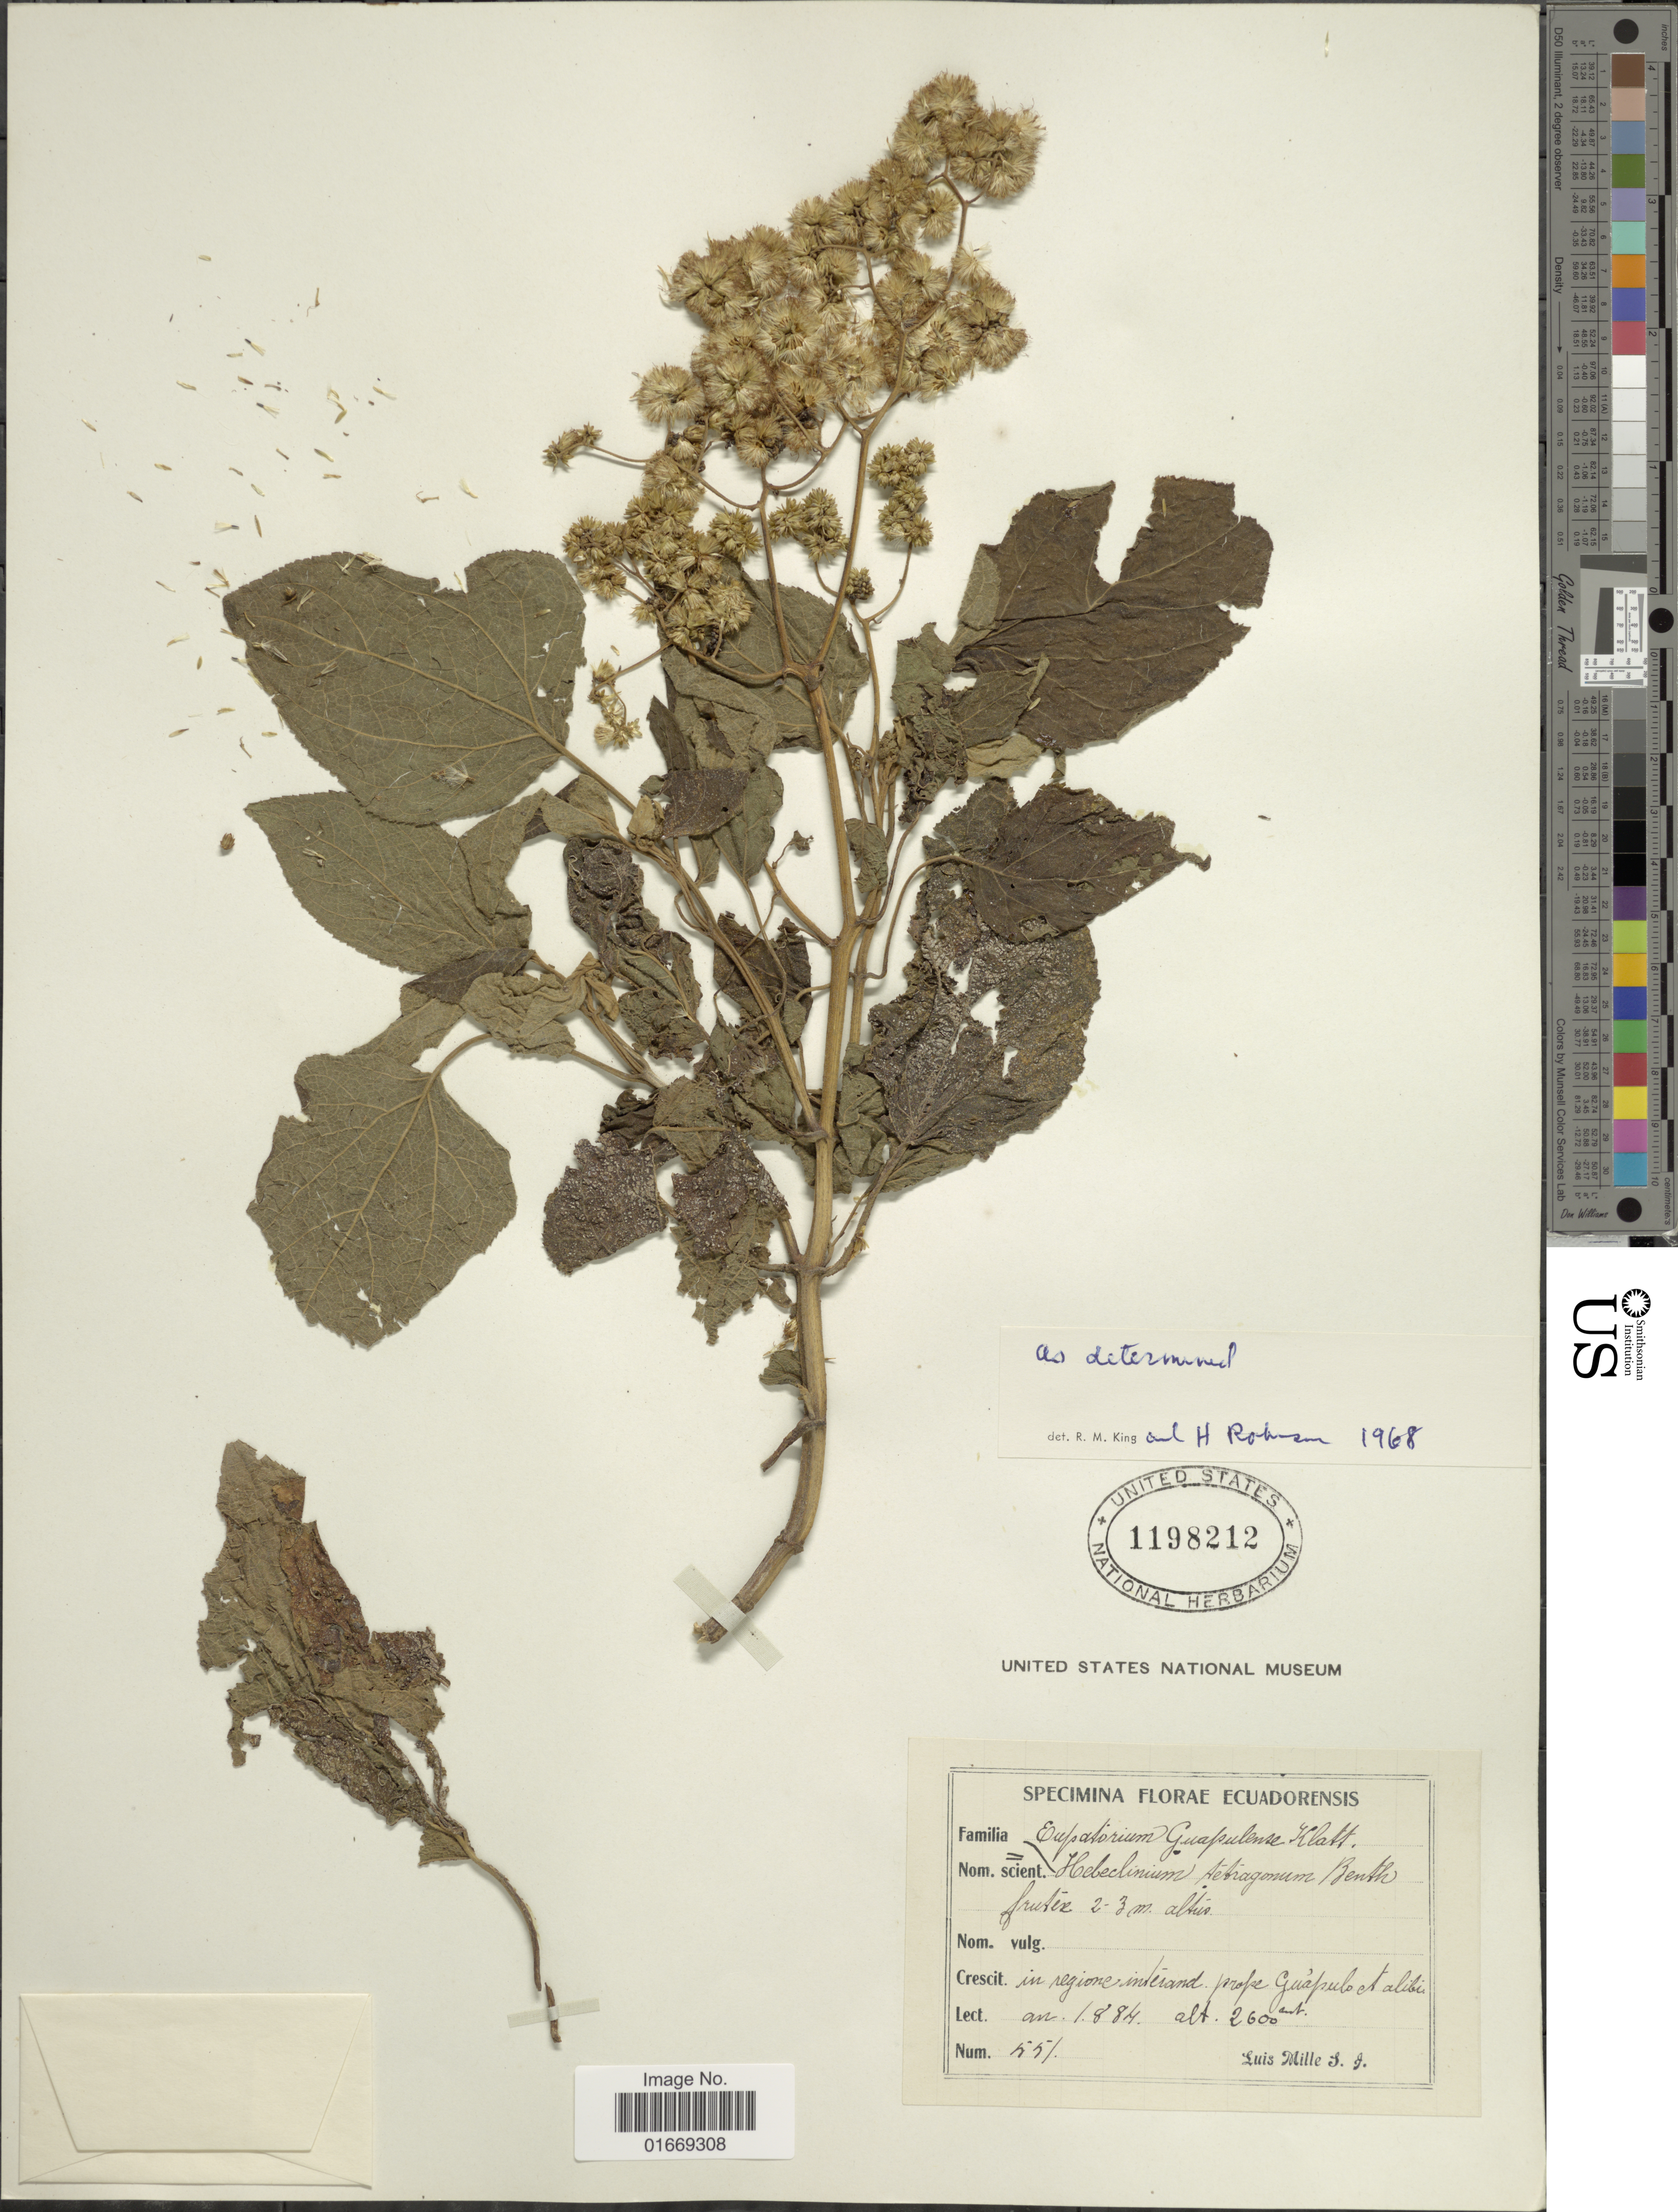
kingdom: Plantae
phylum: Tracheophyta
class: Magnoliopsida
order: Asterales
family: Asteraceae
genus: Hebeclinium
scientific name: Hebeclinium tetragonum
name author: Benth.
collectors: L. Mille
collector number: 551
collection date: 1884-01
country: Ecuador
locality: In regione inter and prope Guápulo et alibei.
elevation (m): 2600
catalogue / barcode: US 1198212